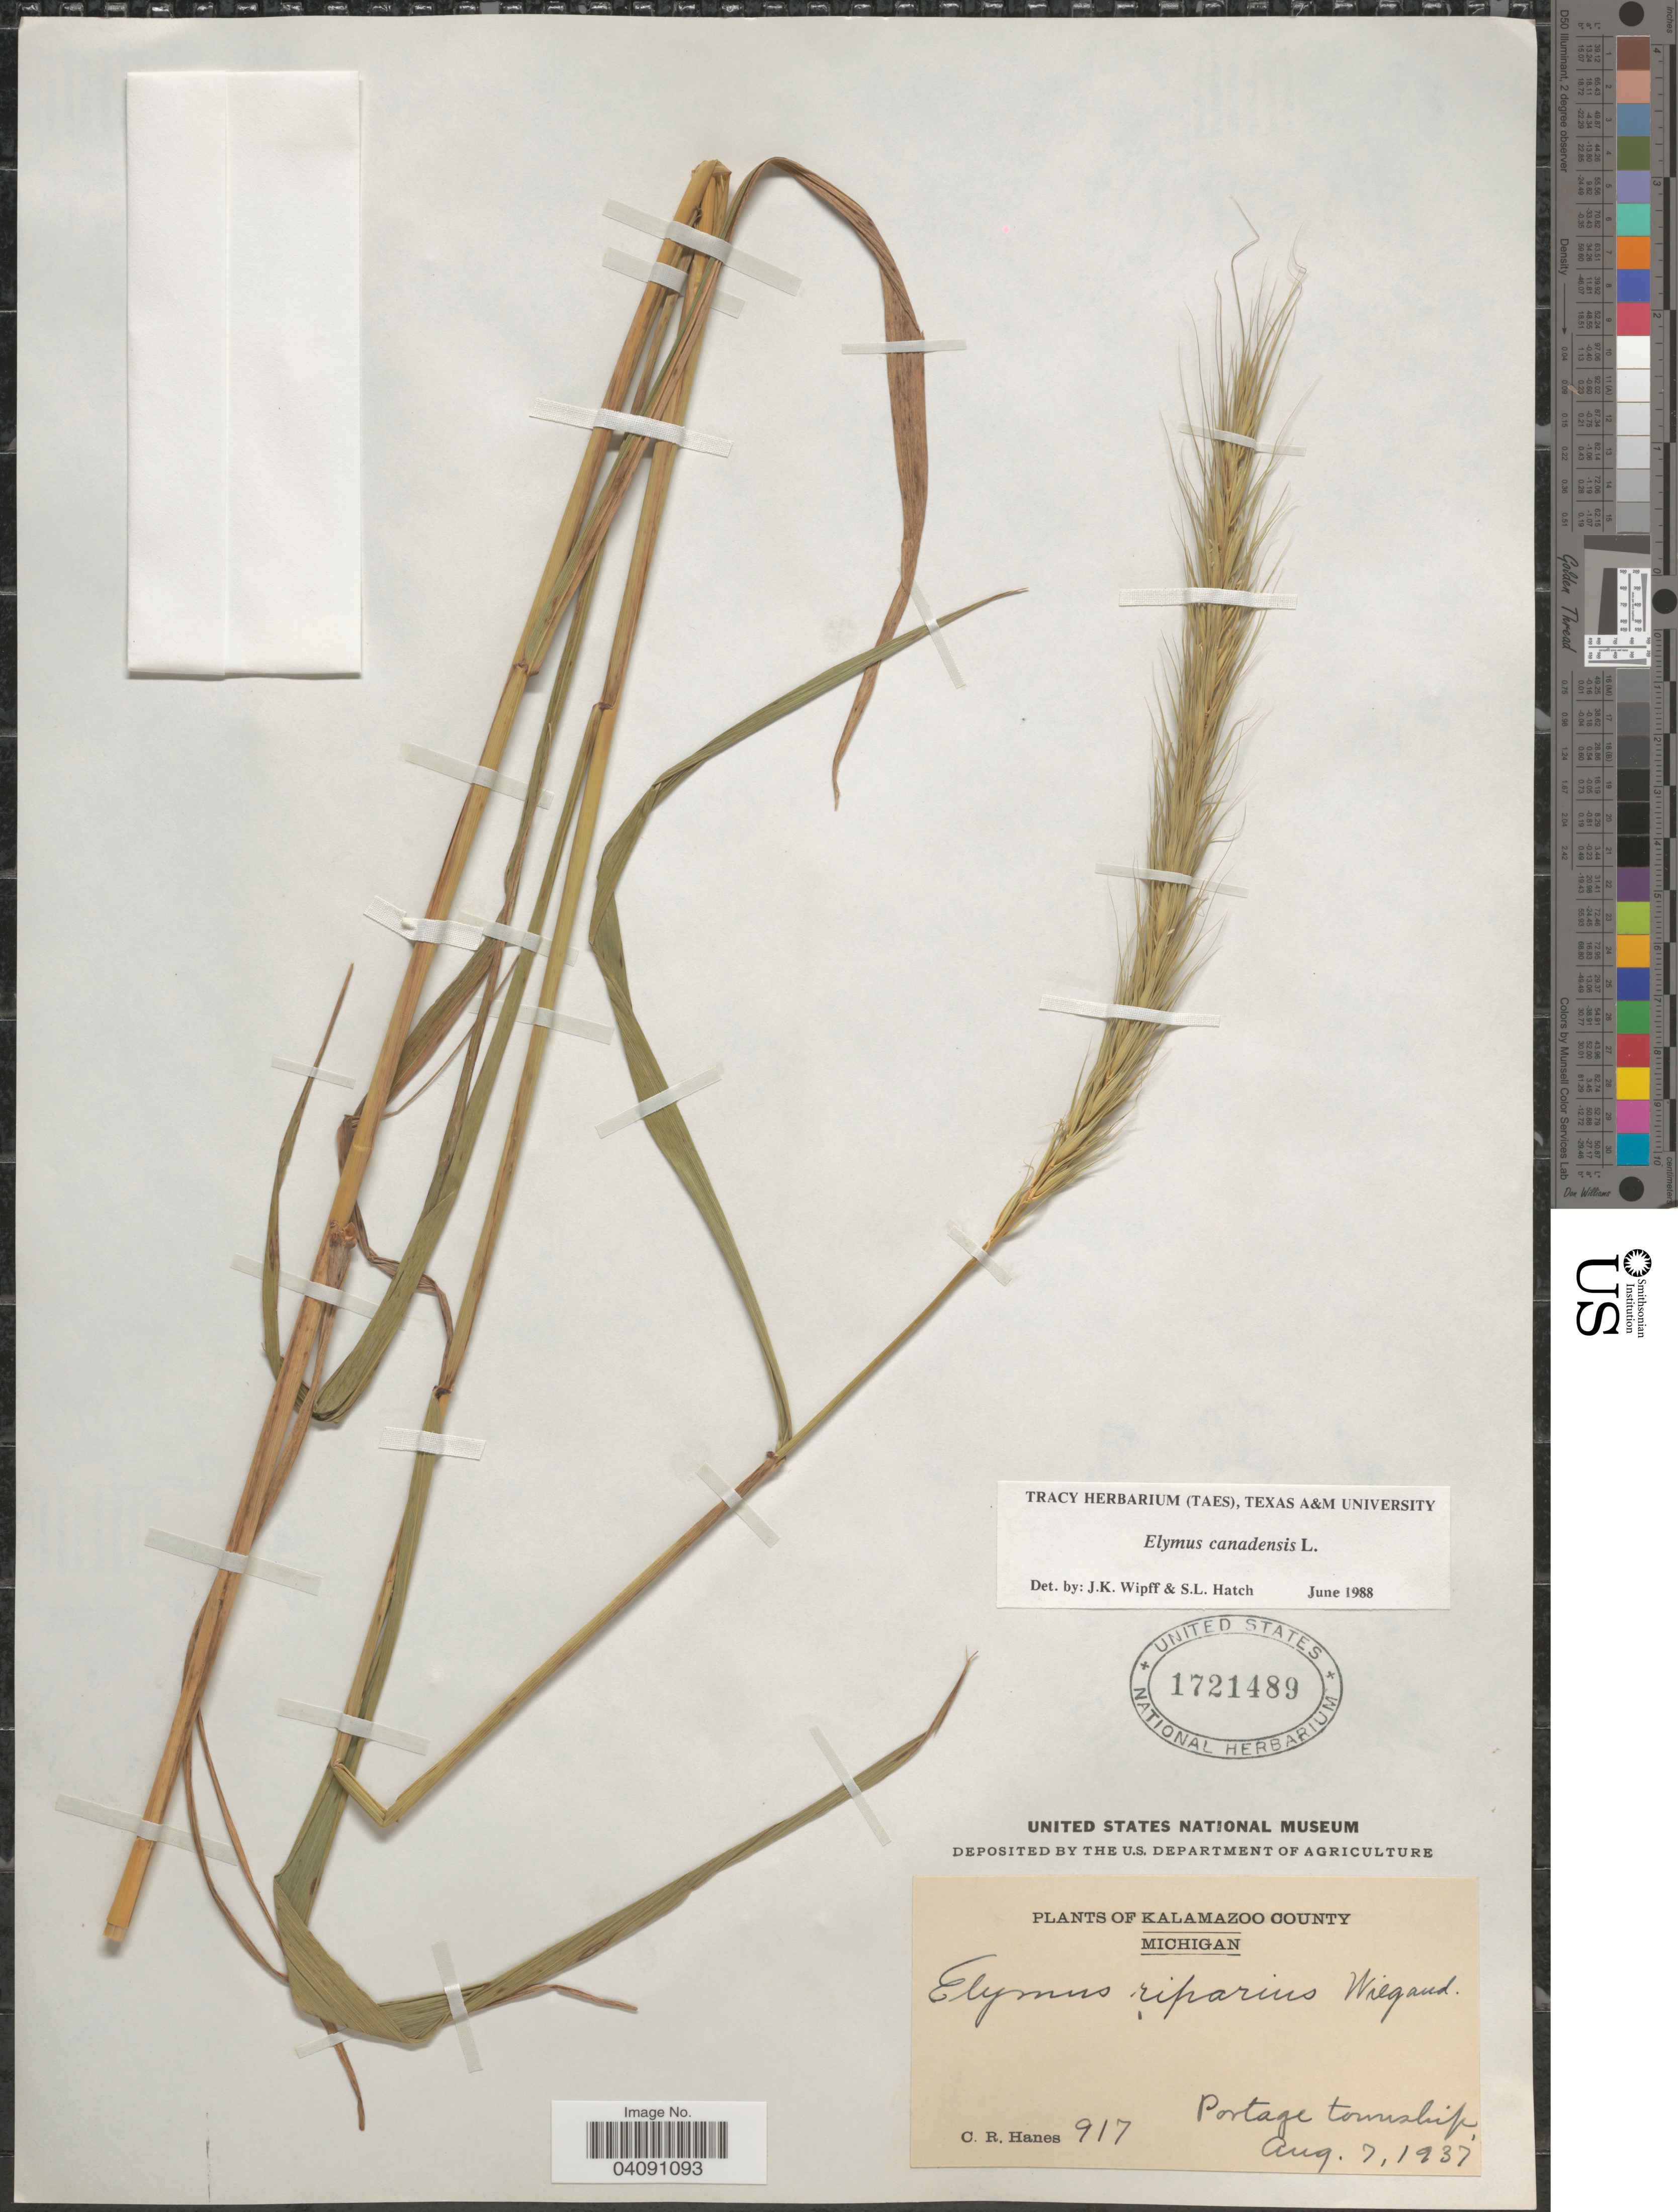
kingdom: Plantae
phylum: Tracheophyta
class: Liliopsida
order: Poales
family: Poaceae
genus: Elymus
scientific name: Elymus canadensis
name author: L.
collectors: C. Hanes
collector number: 917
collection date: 1937-08-07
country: United States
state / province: Michigan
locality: Kalamazoo County. Portage township.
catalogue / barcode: US 1721489